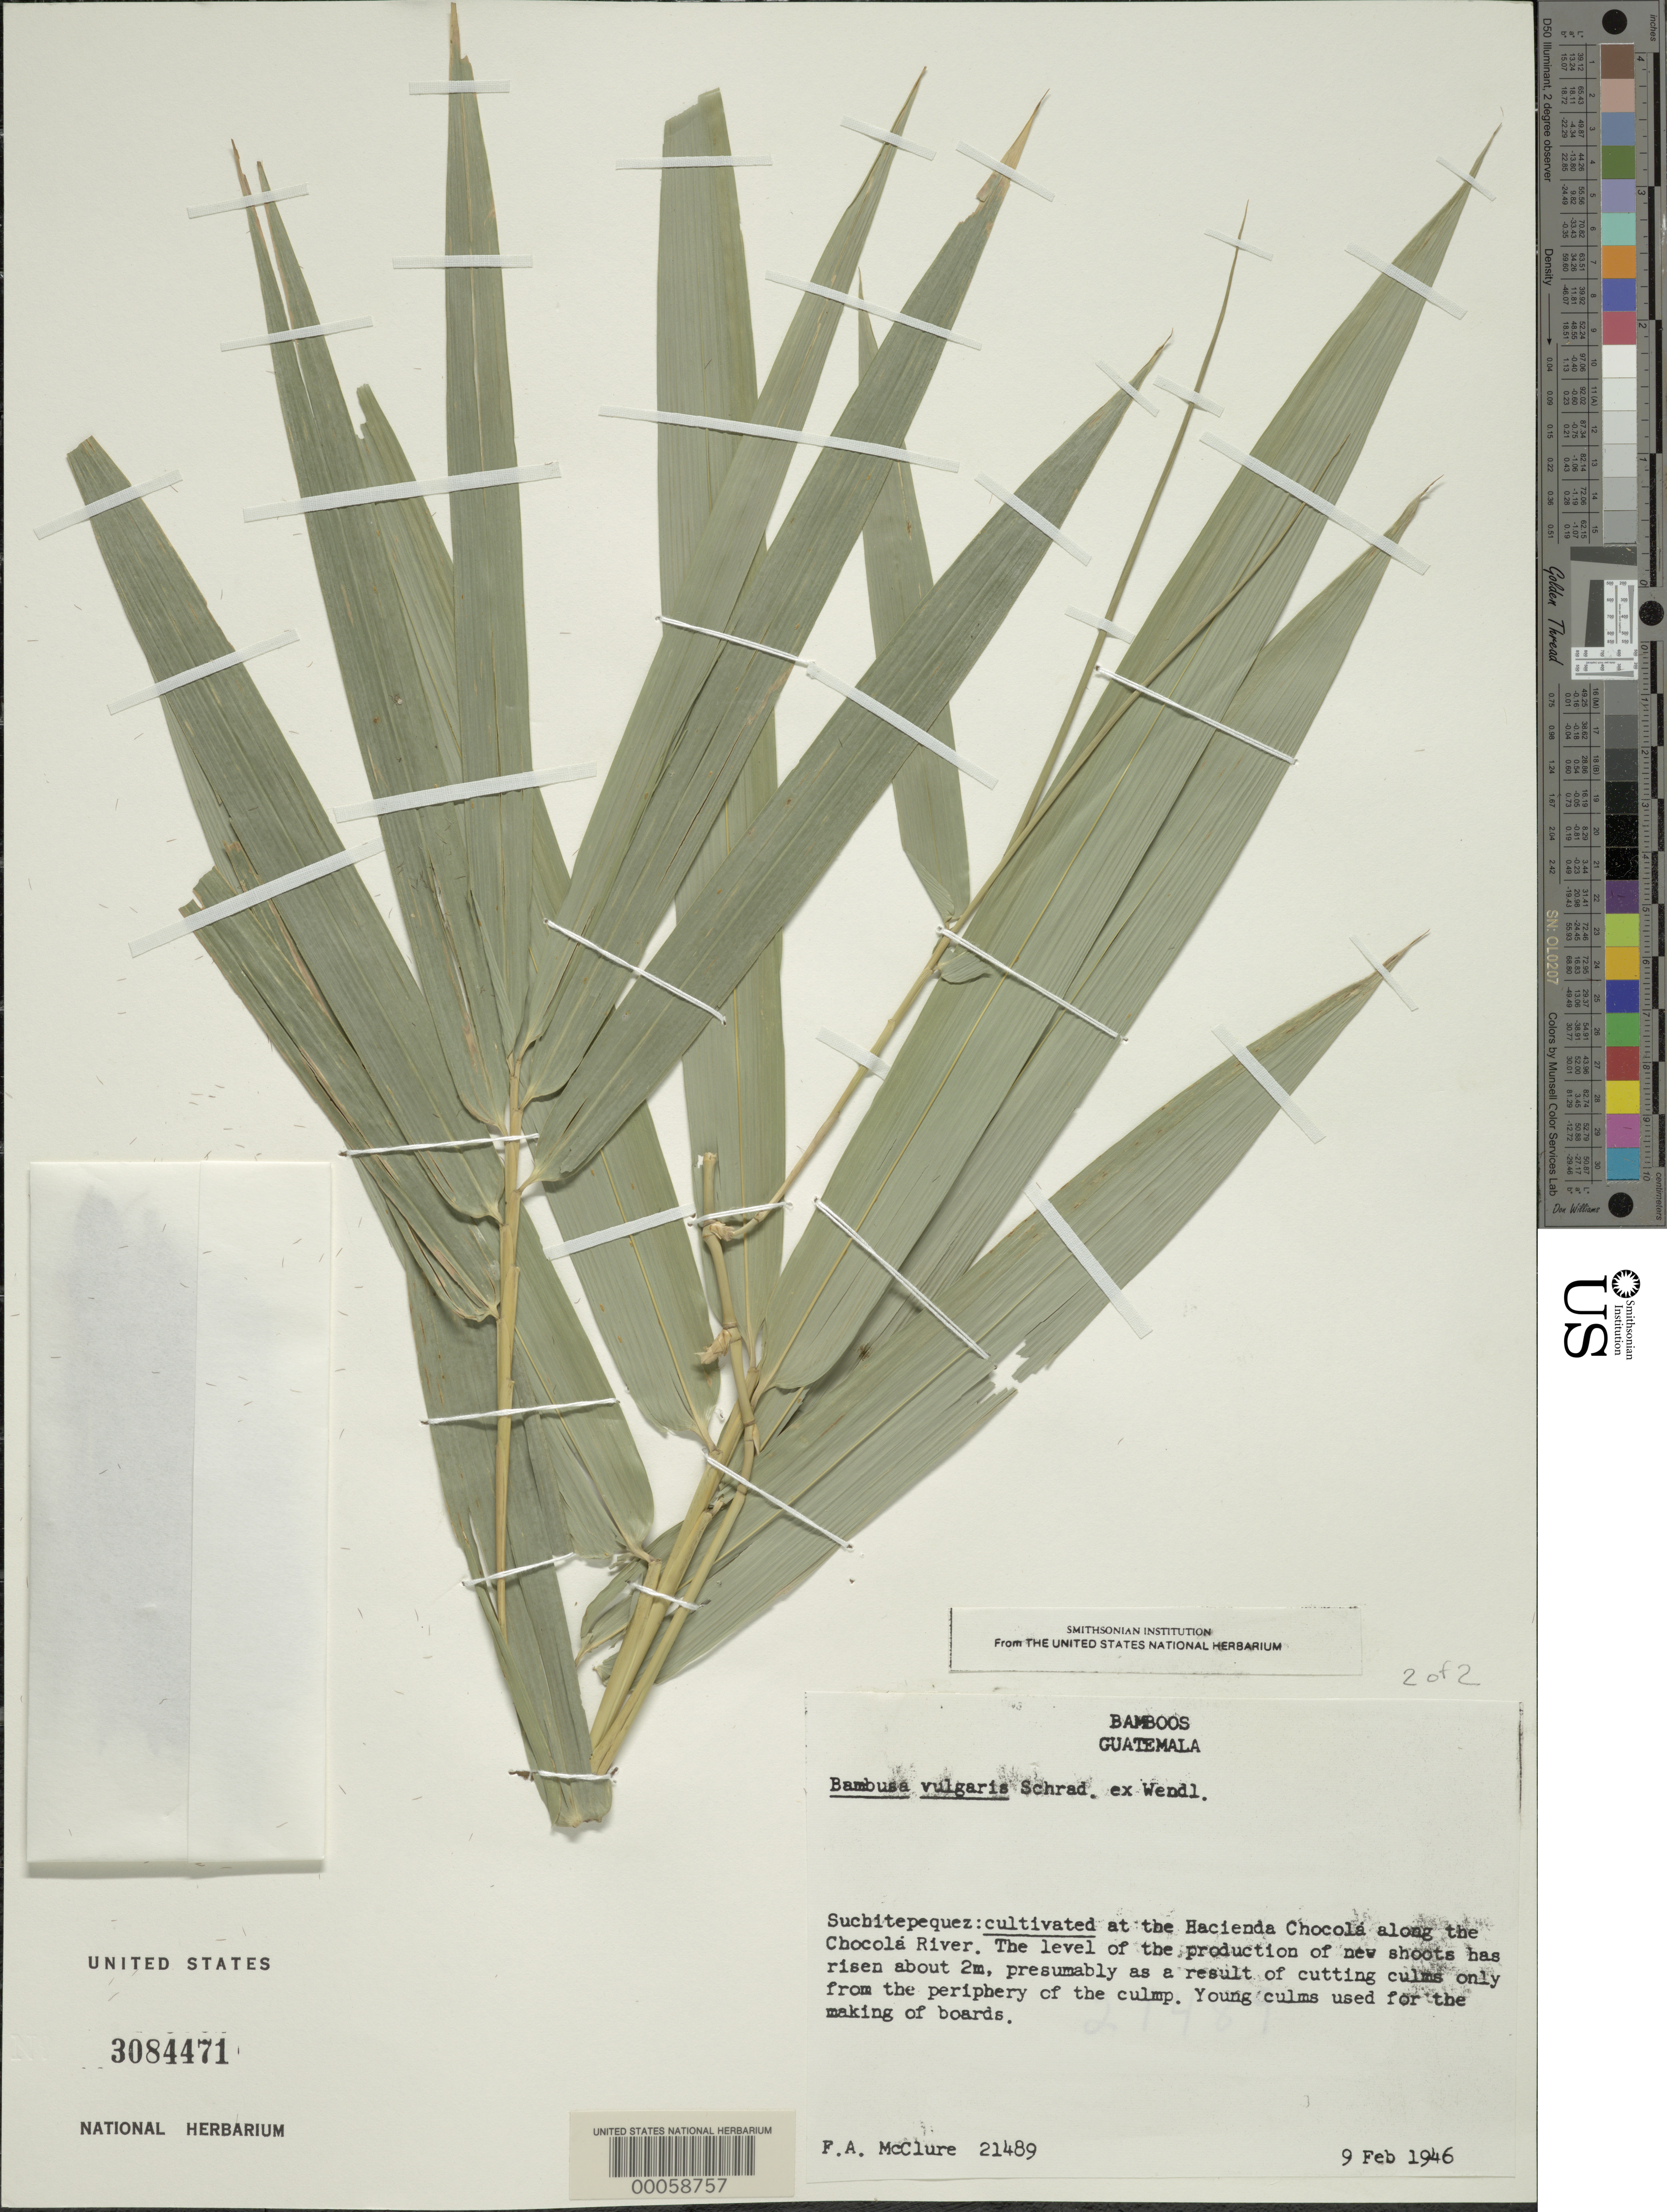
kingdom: Plantae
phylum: Tracheophyta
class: Liliopsida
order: Poales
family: Poaceae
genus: Bambusa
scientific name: Bambusa vulgaris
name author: Schrad. ex J.C. Wendl.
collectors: J. N. Rose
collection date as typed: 11 Sep 1920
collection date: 1920-09-11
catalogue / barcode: US 3084471